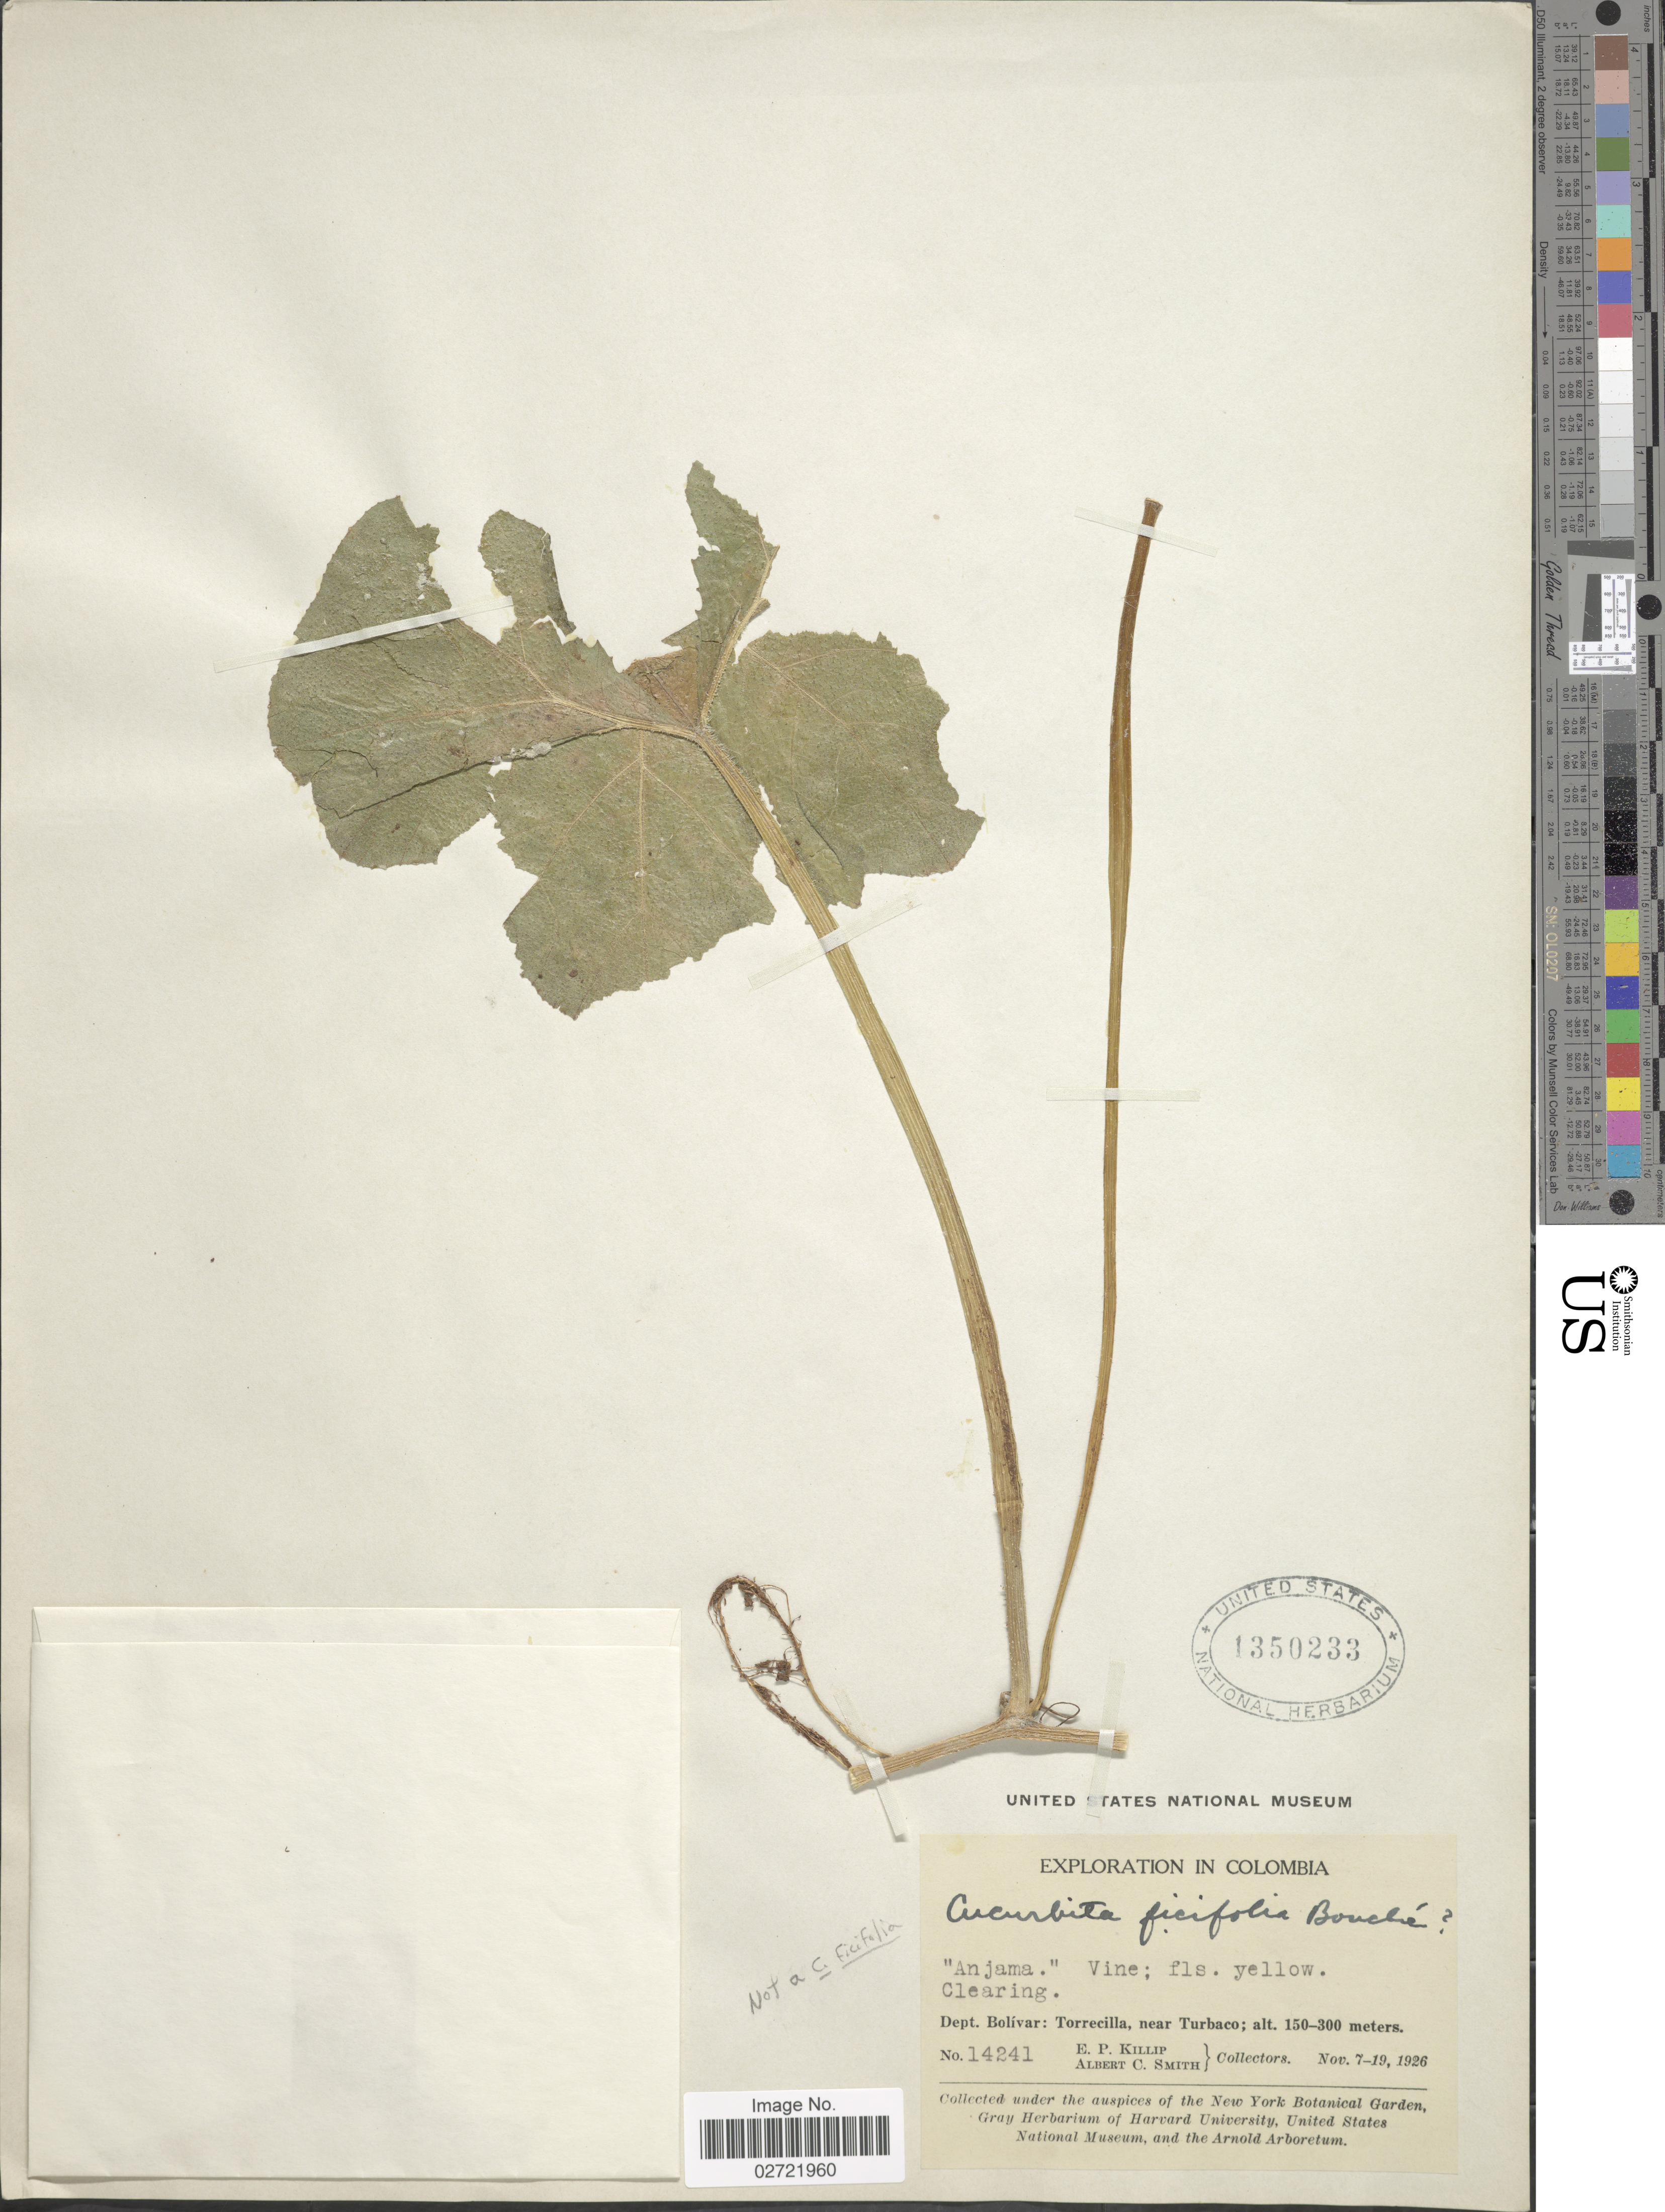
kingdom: Plantae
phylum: Tracheophyta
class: Magnoliopsida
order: Cucurbitales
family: Cucurbitaceae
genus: Cucurbita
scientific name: Cucurbita sp.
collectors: E. P. Killip & A. C. Smith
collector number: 14241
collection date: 1926-11-07/1926-11-19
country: Colombia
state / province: Bolívar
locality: Dept. Bolívar: Torrecilla, near Turbaco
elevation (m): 150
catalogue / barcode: US 1350233